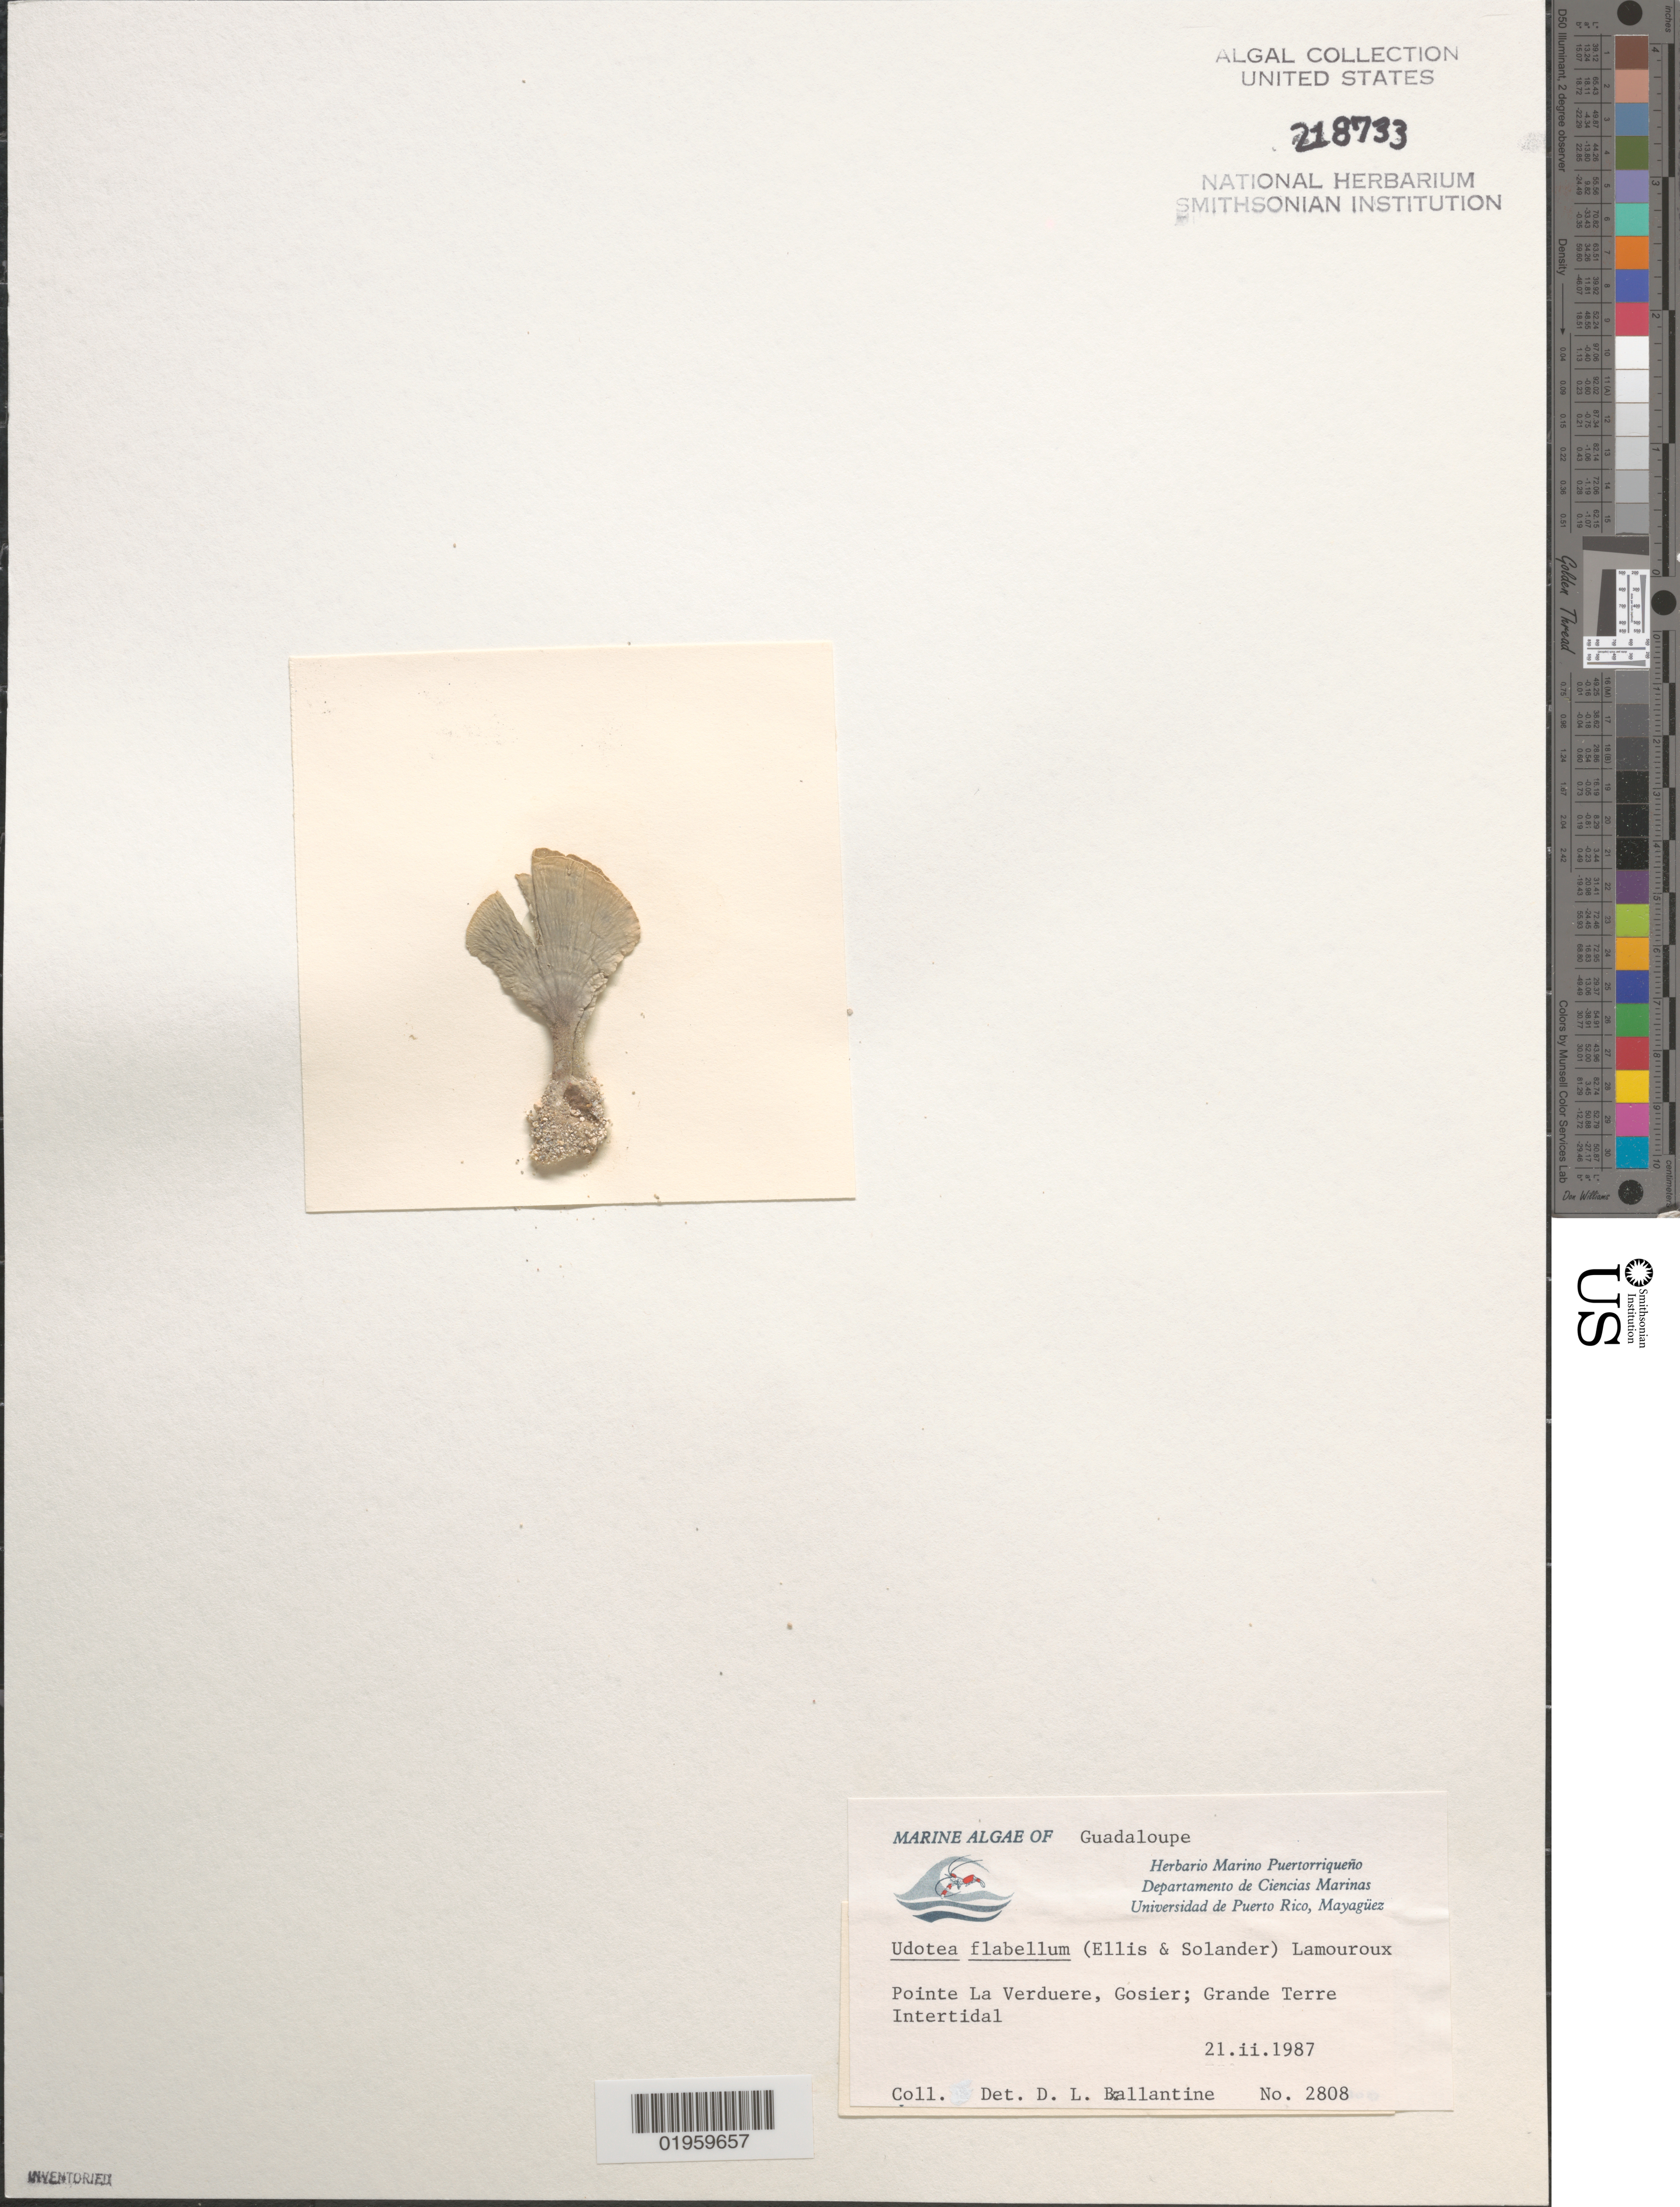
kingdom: Plantae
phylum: Chlorophyta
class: Ulvophyceae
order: Bryopsidales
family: Udoteaceae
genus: Udotea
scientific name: Udotea flabellum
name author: (J. Ellis & Sol.) M. Howe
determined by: Ballantine, D. L.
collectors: D.L. Ballantine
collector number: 2808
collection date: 1987-02-21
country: Guadeloupe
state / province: Grande Terre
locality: Pointe La Verduere, Gosier. Intertidal.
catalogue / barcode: US 218733